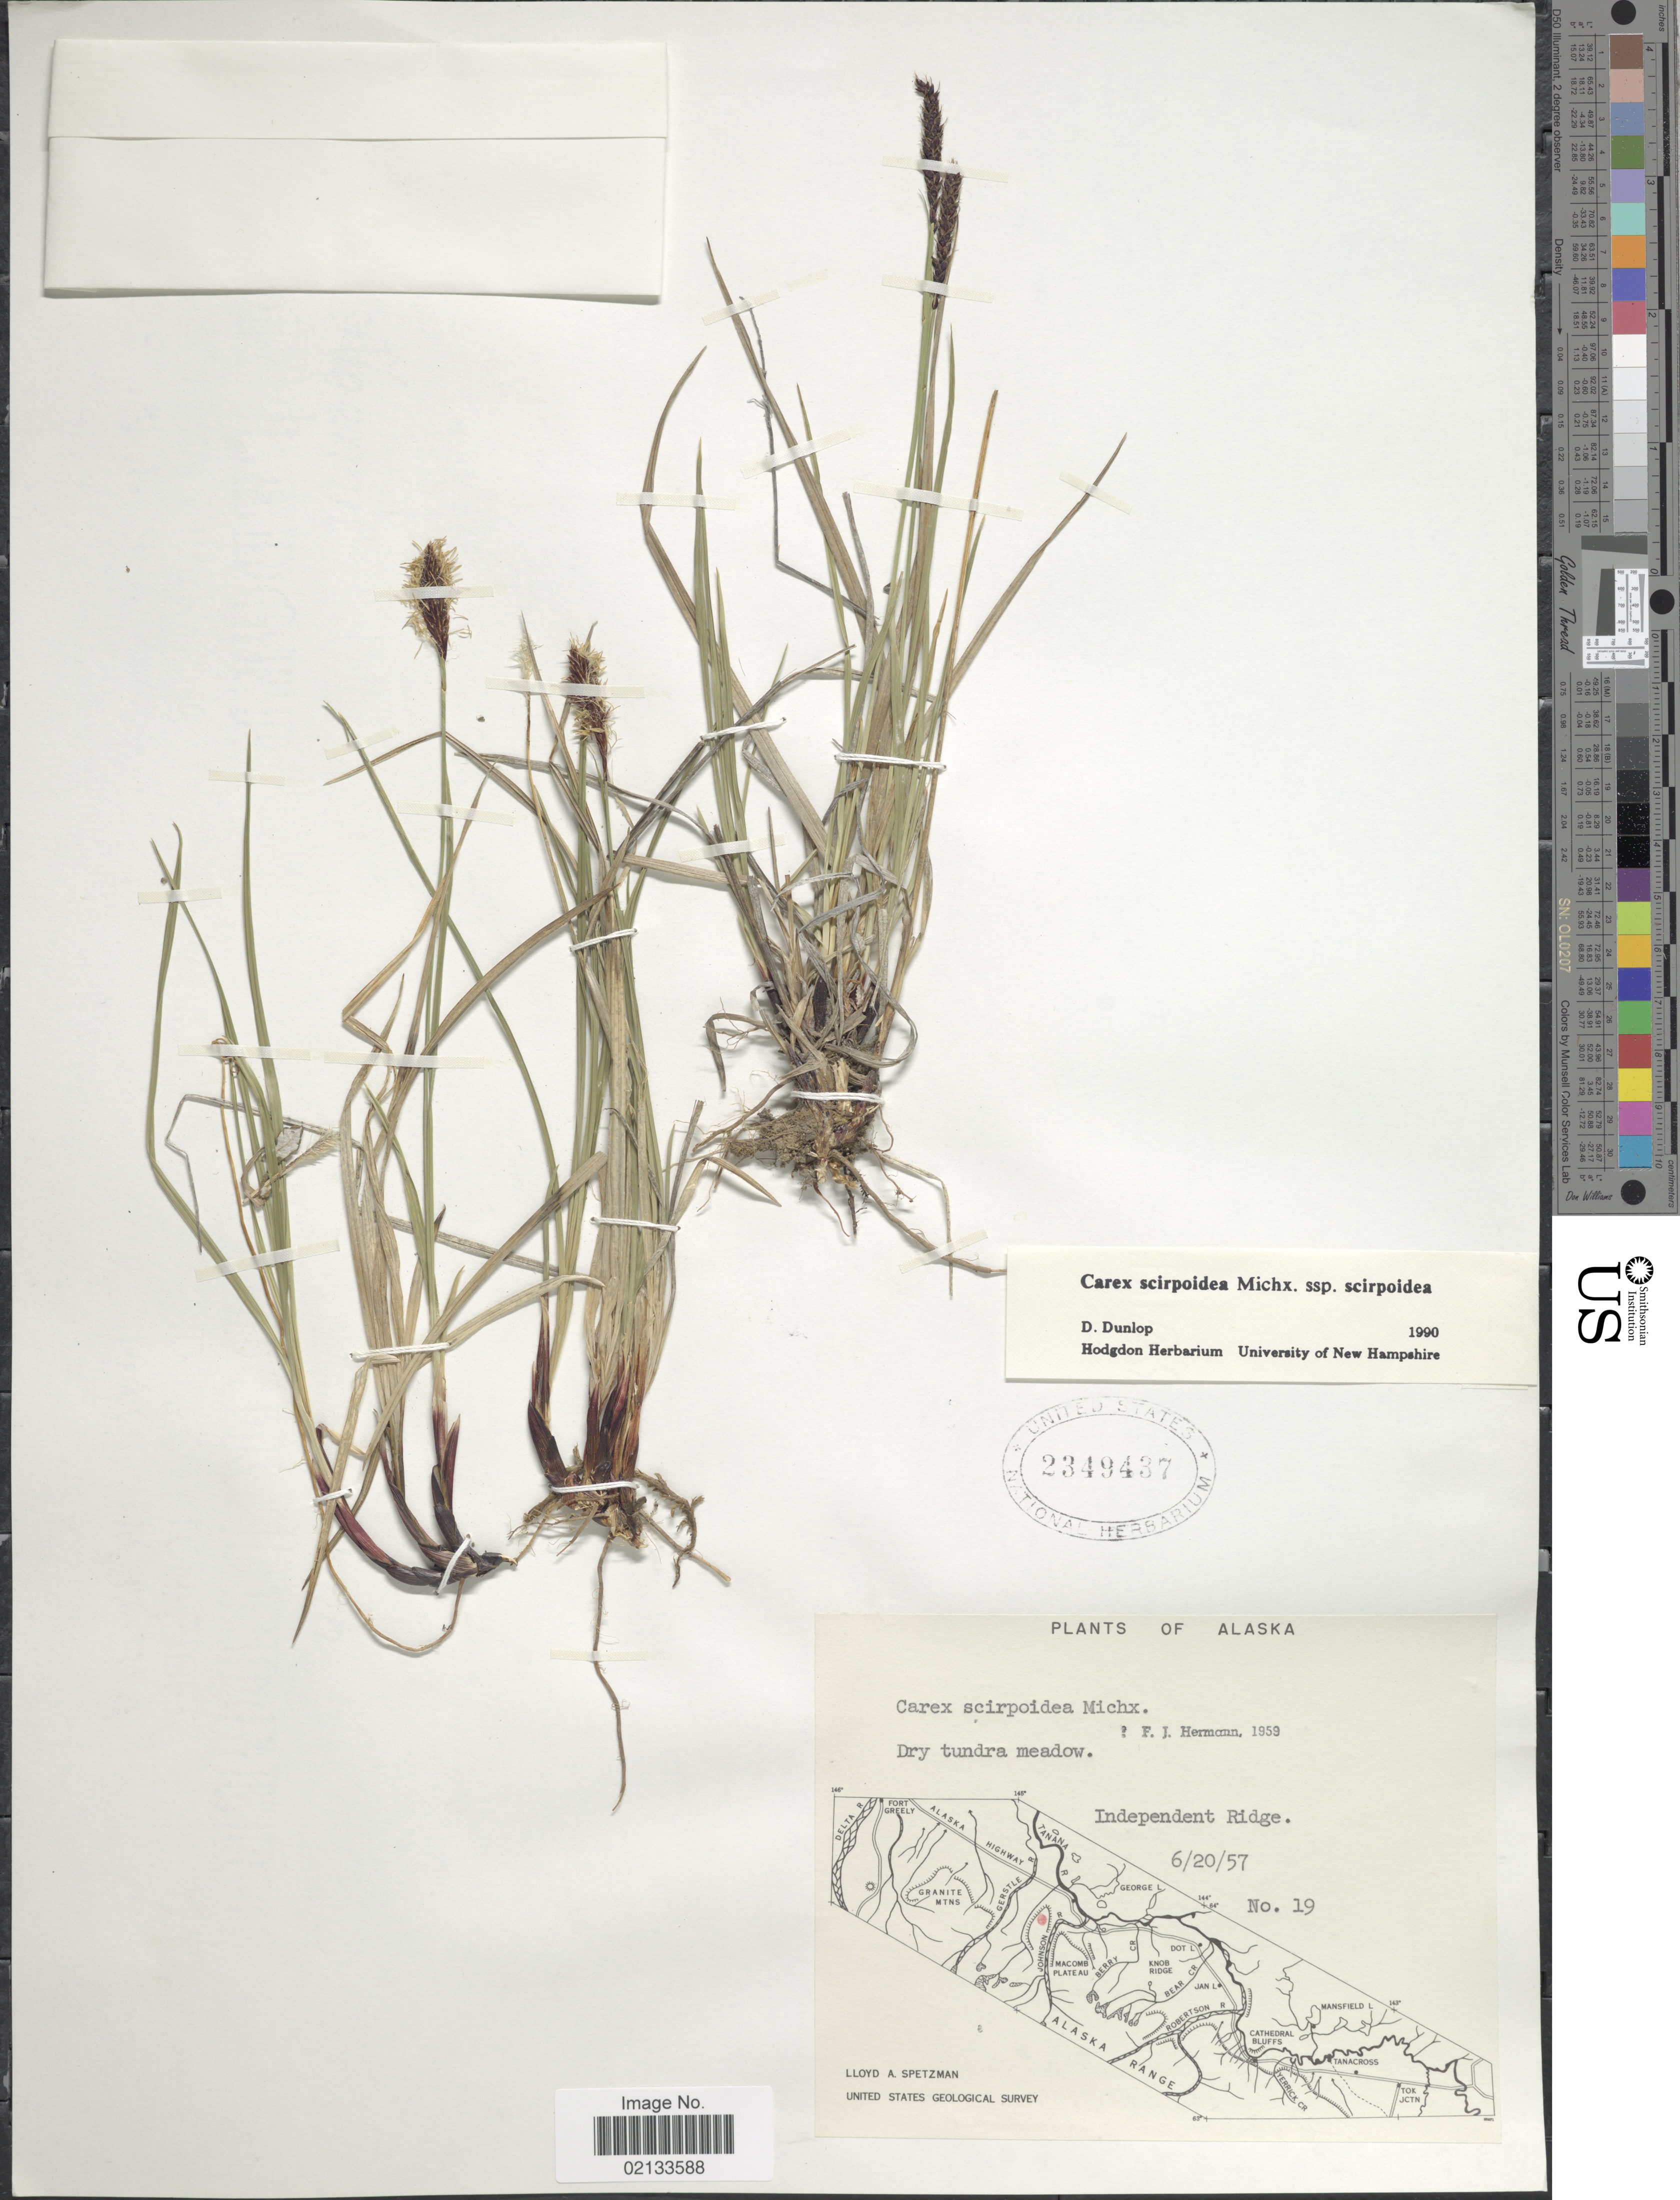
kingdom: Plantae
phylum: Tracheophyta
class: Liliopsida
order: Poales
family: Cyperaceae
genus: Carex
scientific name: Carex scirpoidea subsp. scirpoidea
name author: Michx.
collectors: L. Spetzman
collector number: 19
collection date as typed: Transcribed d/m/y: 20/6/57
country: United States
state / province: Alaska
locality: Dry tundra meadow, Independent Ridge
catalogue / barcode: US 2349437